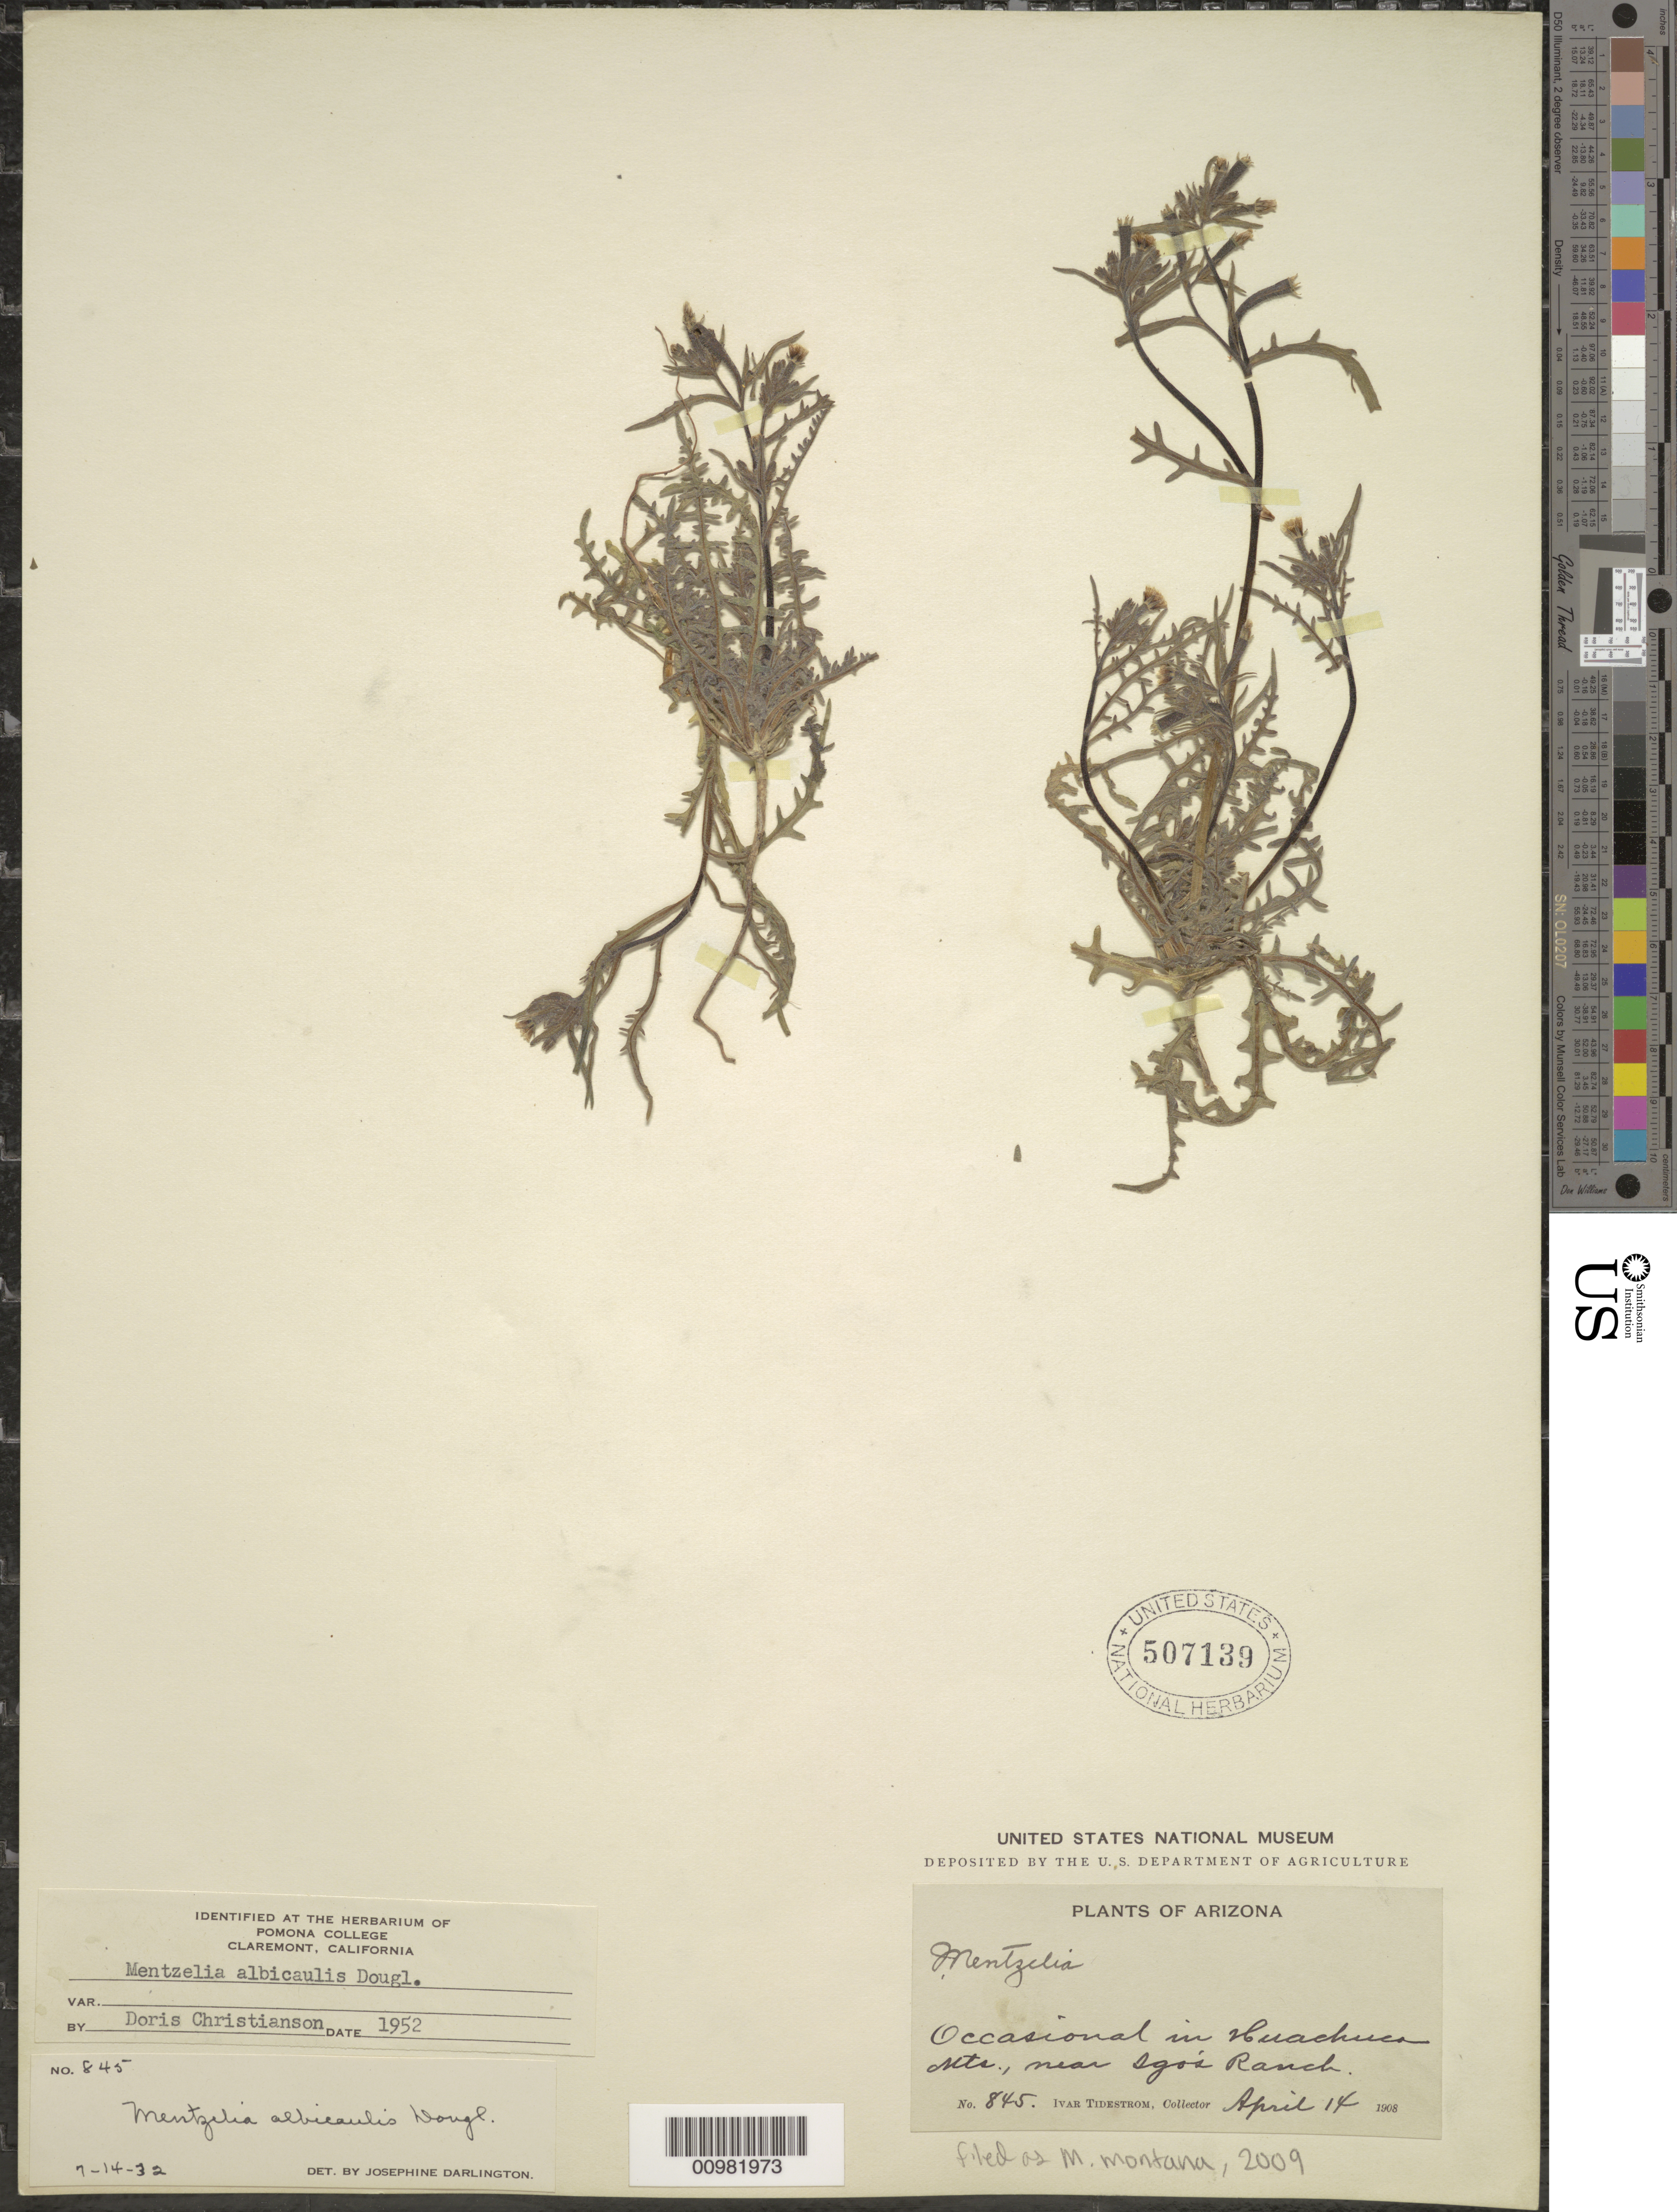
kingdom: Plantae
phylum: Tracheophyta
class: Magnoliopsida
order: Cornales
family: Loasaceae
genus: Mentzelia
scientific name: Mentzelia montana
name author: (Davidson) Davidson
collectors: I. F. Tidestrom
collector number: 845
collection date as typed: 14 Apr 1908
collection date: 1908-04-14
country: United States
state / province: Arizona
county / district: Cochise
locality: Huachuca Mts.; near Igor's Ranch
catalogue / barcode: US 507139